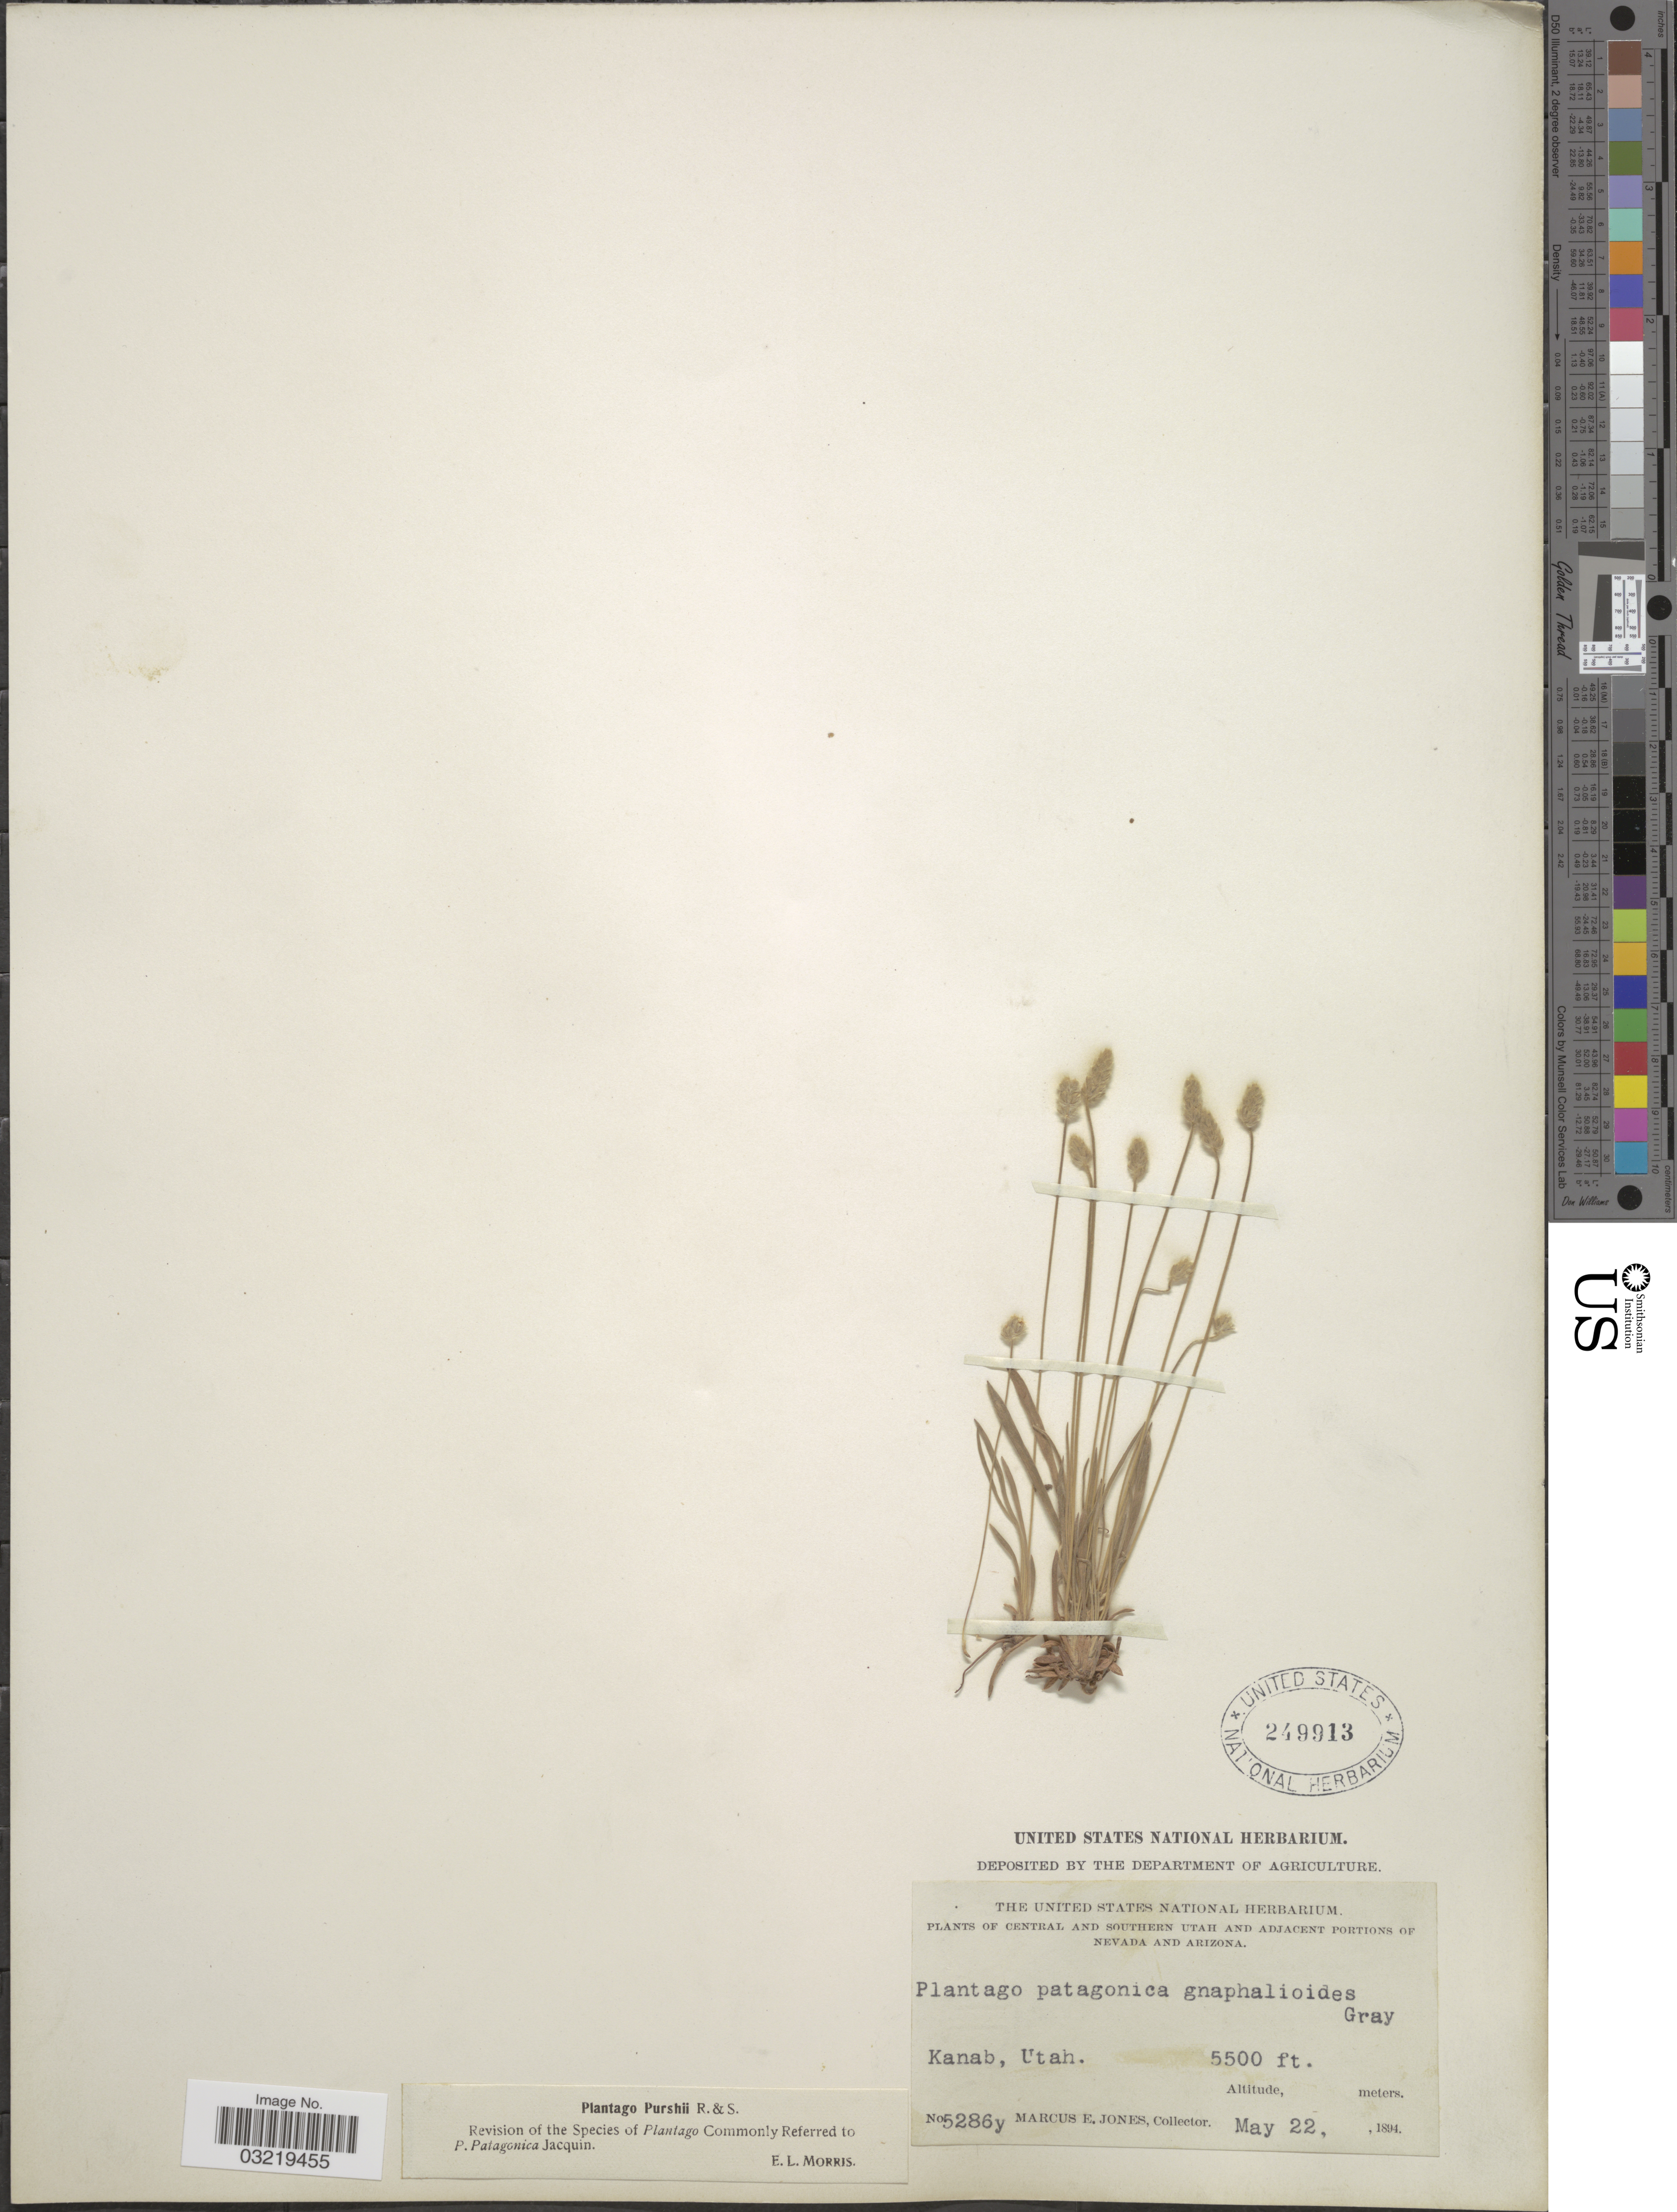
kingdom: Plantae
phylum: Tracheophyta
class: Magnoliopsida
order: Lamiales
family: Plantaginaceae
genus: Plantago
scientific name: Plantago patagonica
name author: Jacq.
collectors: M. E. Jones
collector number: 5286y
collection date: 1894-05-22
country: United States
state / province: Utah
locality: Central and Southern Utah. Kanab.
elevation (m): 1676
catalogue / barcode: US 249913